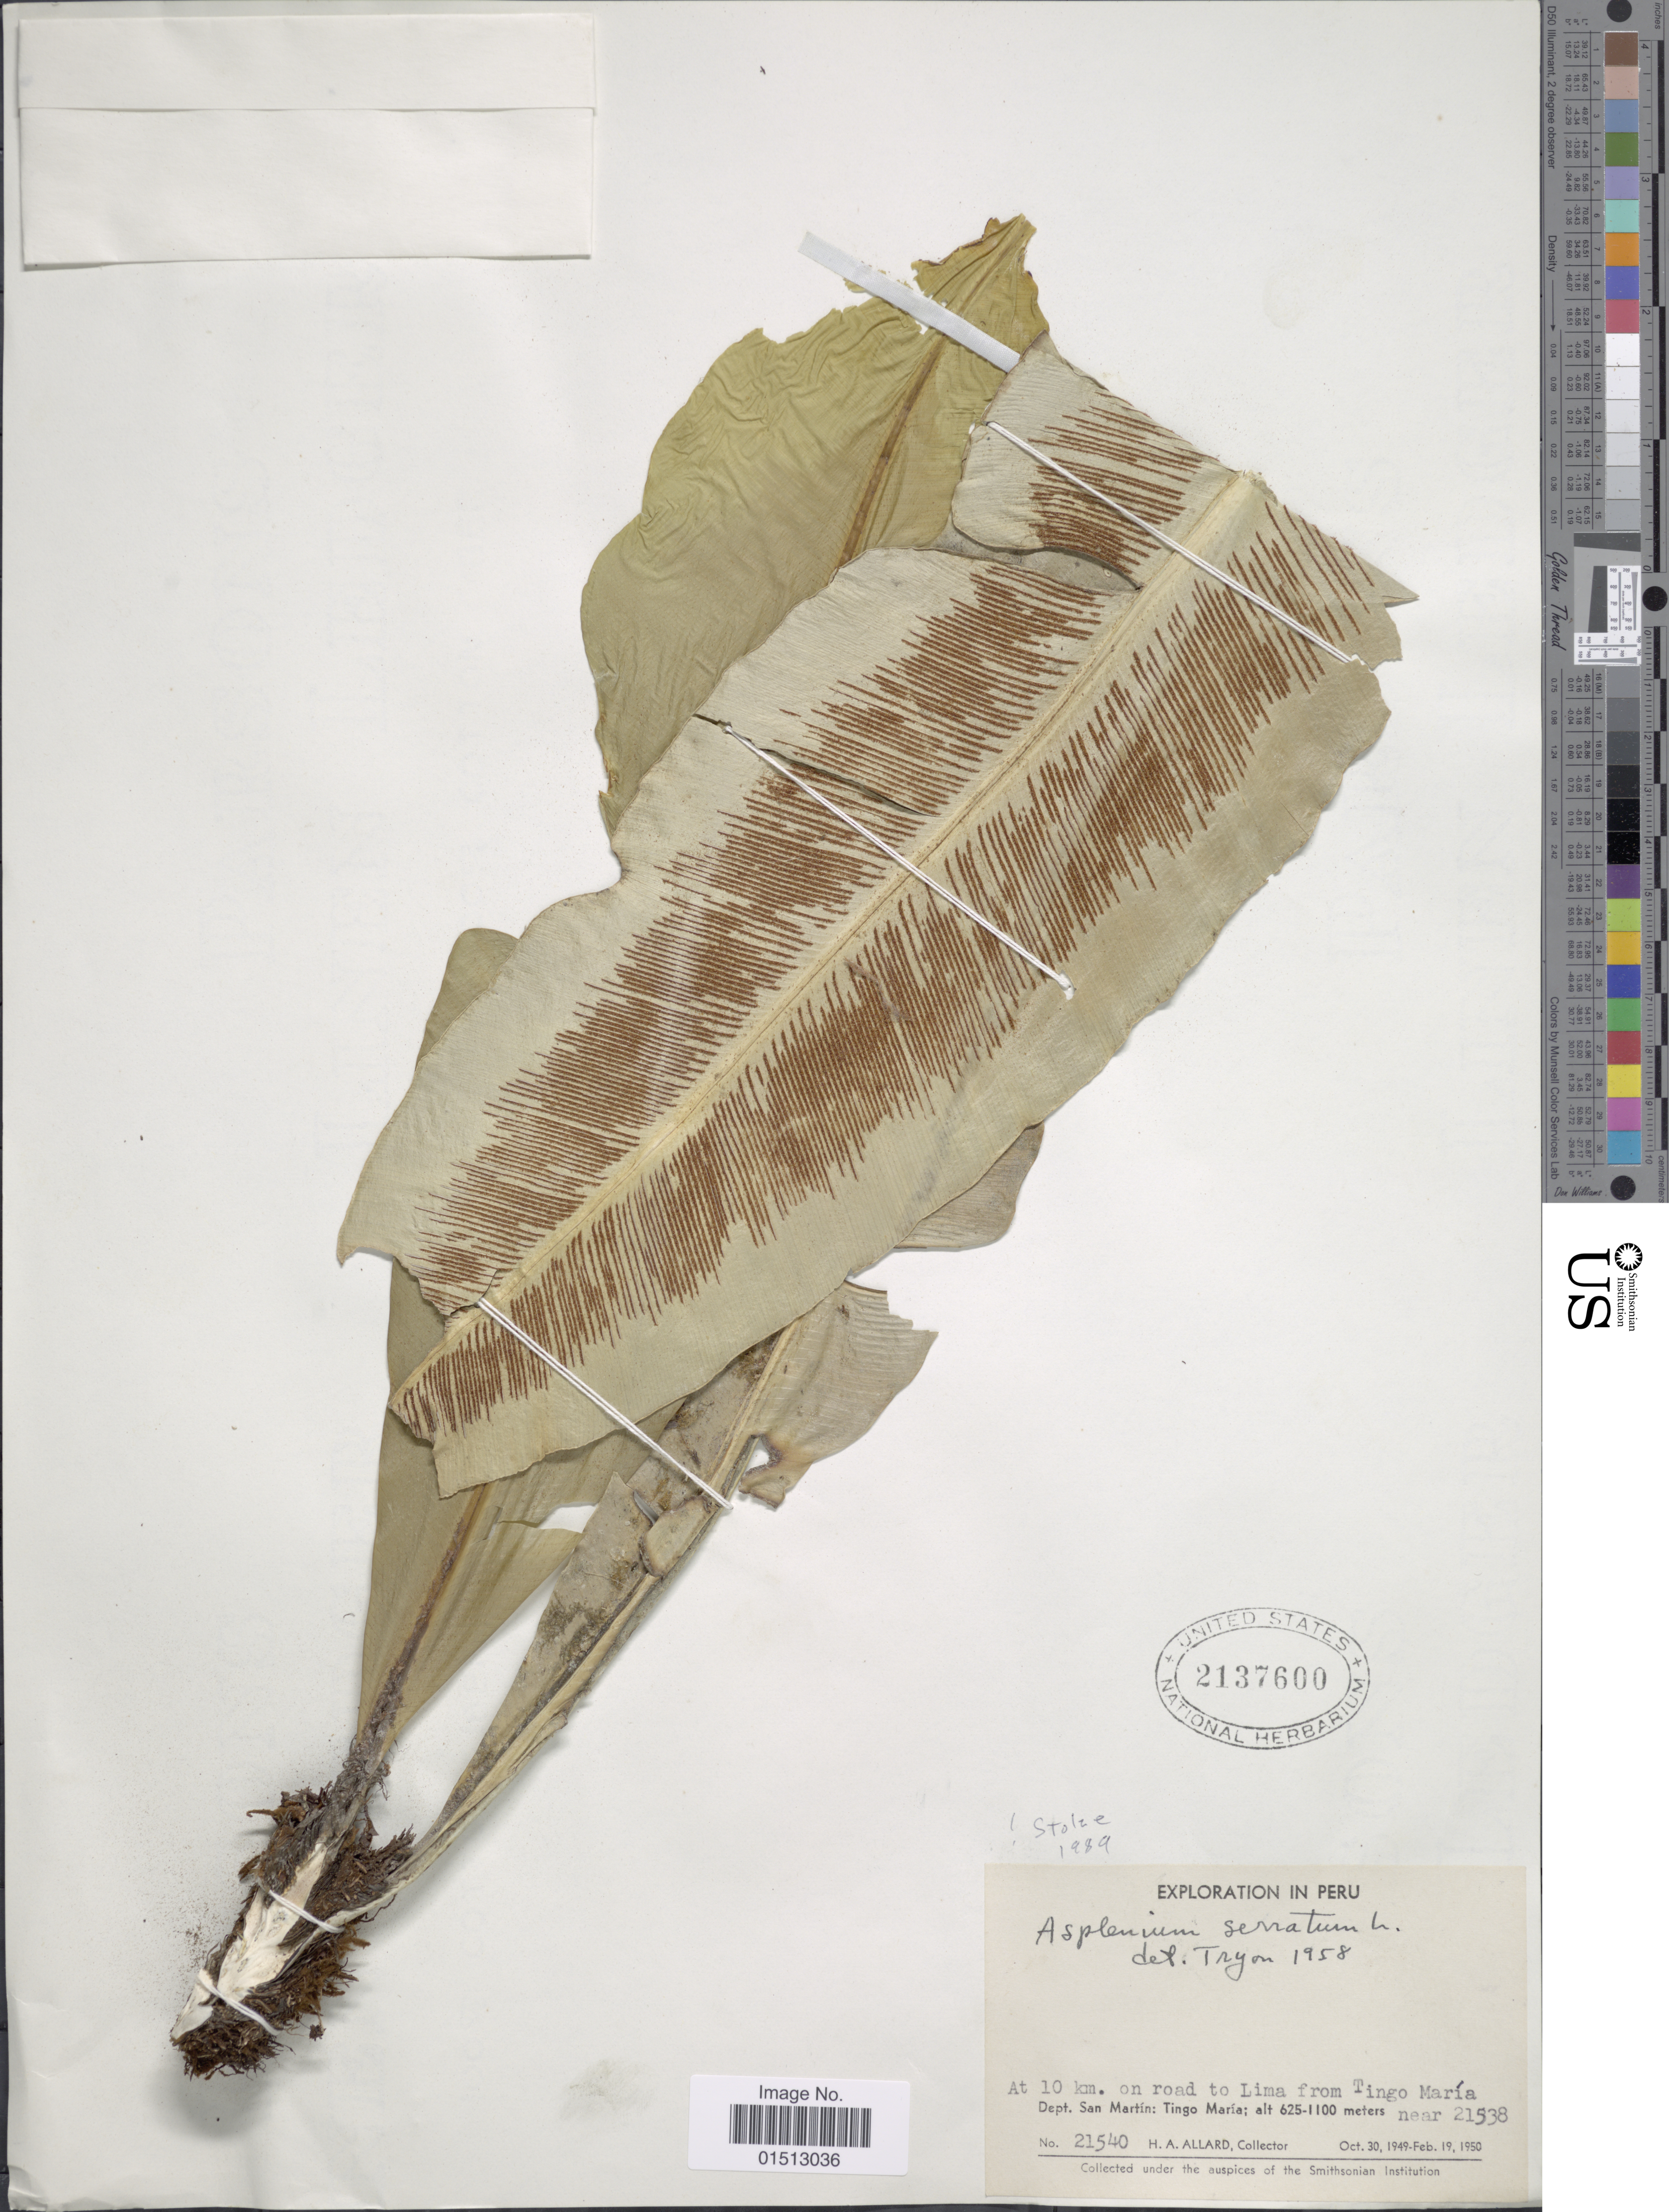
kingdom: Plantae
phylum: Tracheophyta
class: Polypodiopsida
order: Polypodiales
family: Aspleniaceae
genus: Asplenium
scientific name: Asplenium serratum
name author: L.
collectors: H. A. Allard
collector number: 21540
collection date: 1950-02-19/1950-10-30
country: Peru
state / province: San Martín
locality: Peru, At 10 km. on road to Lima from Tingo Maria near 21538, Dept. San Martin: Tingo maria.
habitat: o;;;;;;;;;;;;;;;'/;'/n road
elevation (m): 625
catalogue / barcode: US 2137600